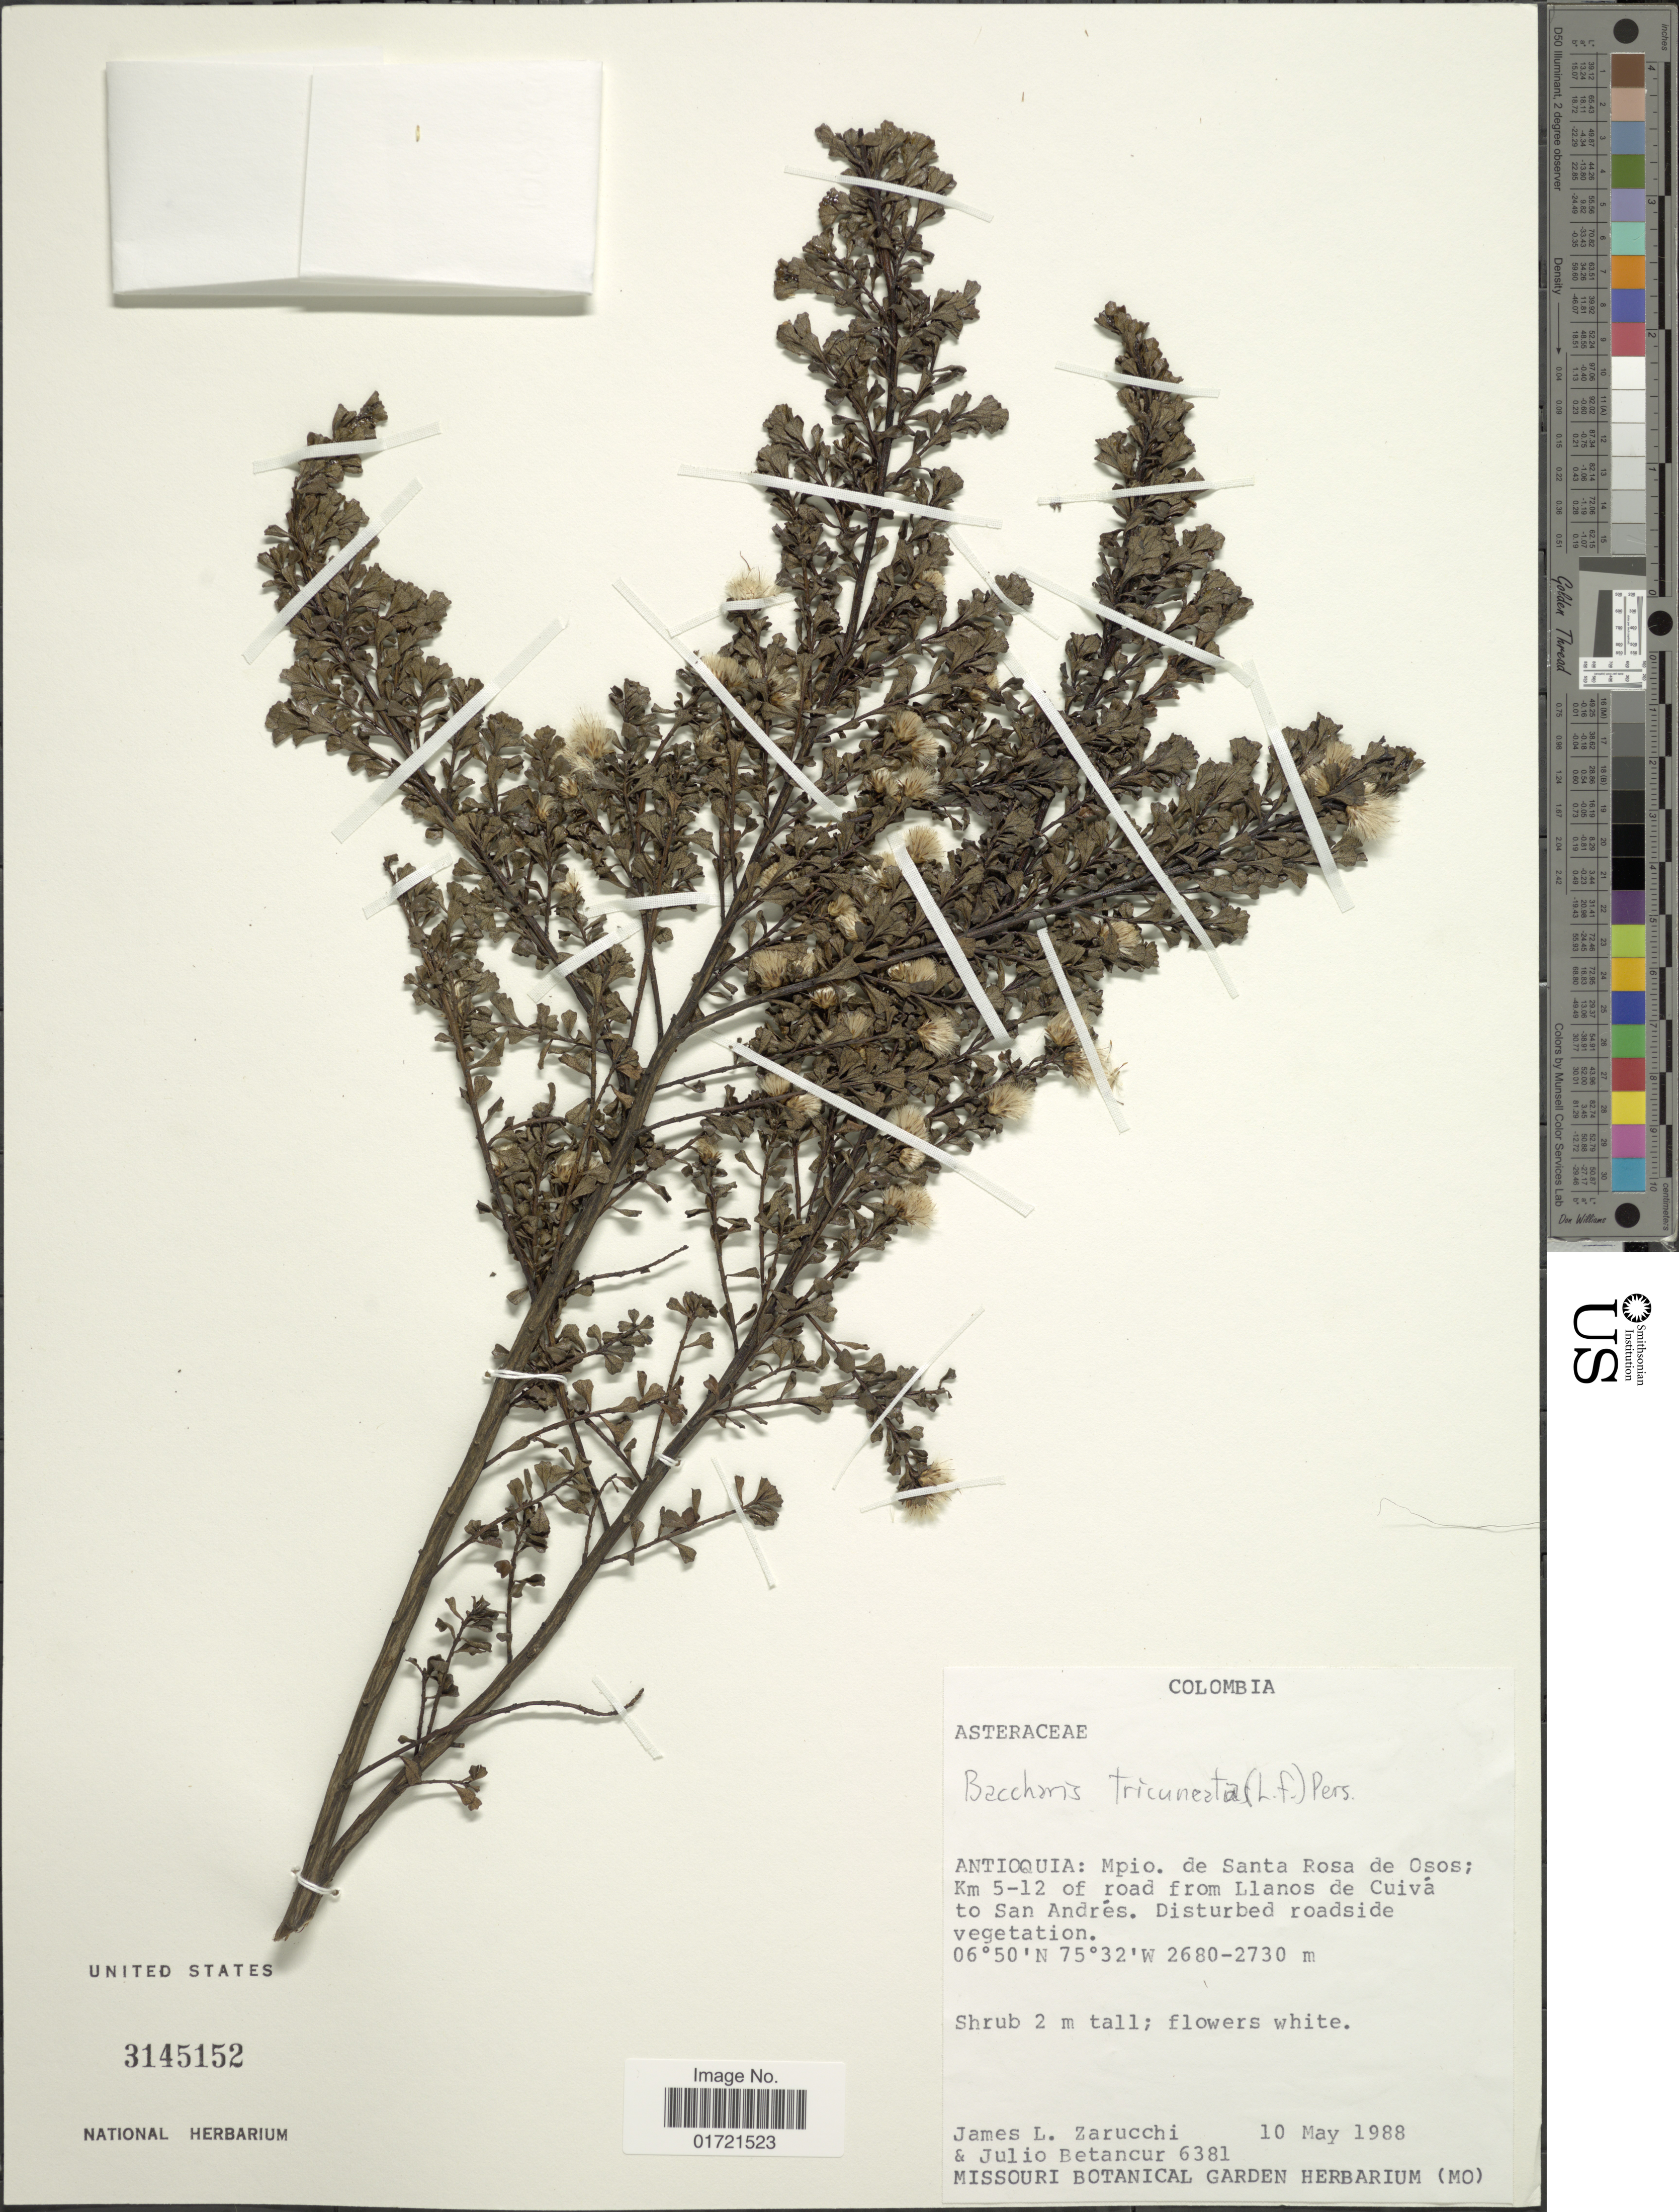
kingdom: Plantae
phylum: Tracheophyta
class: Magnoliopsida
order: Asterales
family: Asteraceae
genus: Baccharis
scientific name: Baccharis tricuneata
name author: (L. f.) Pers.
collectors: J. L. Zarucchi & J. Betancur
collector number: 6381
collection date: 1988-05-10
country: Colombia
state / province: Antioquia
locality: Mpio. de Santa Rosa de Osos; km 5 -12 of road from Llanos de Cuiva to San Andres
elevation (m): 2680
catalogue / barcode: US 3145152